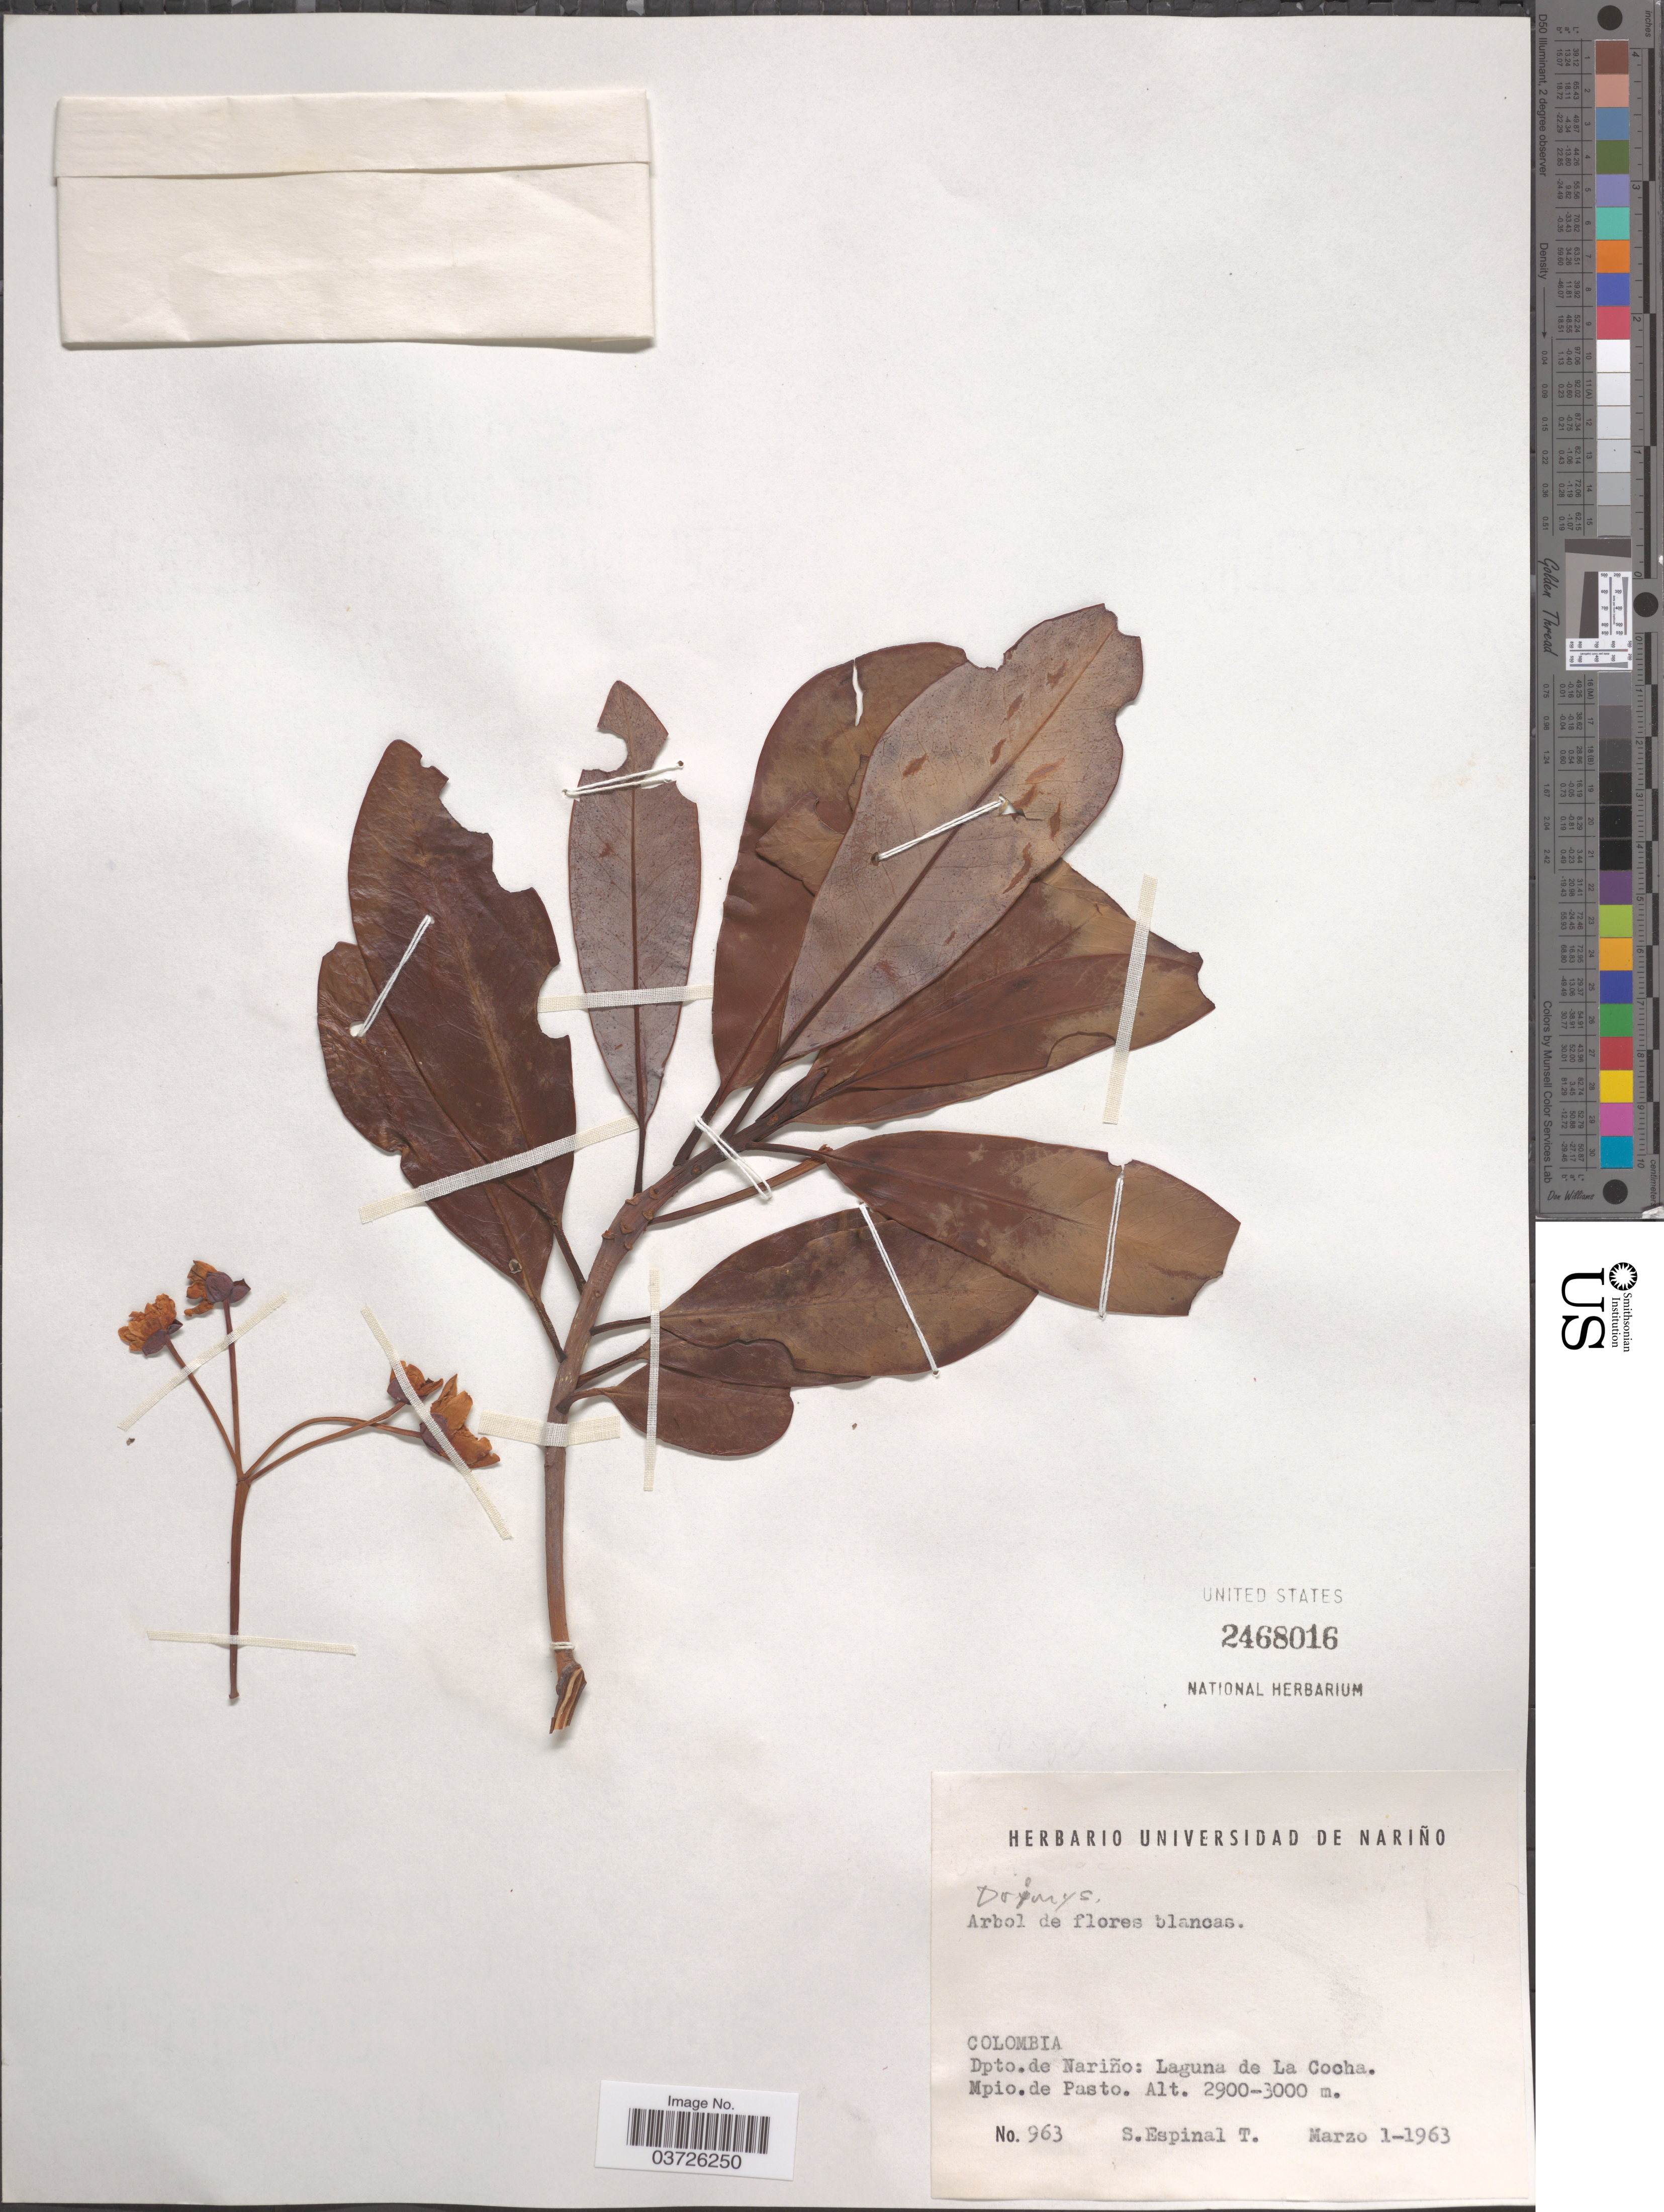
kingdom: Plantae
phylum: Tracheophyta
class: Magnoliopsida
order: Canellales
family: Winteraceae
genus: Drimys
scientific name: Drimys sp.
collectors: S. Espinal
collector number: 963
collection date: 1963-03-01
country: Colombia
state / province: Nariño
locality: Dpto.de Nariño: Laguna de La Cocha. Mpio.de Pasto.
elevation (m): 2900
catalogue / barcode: US 2468016